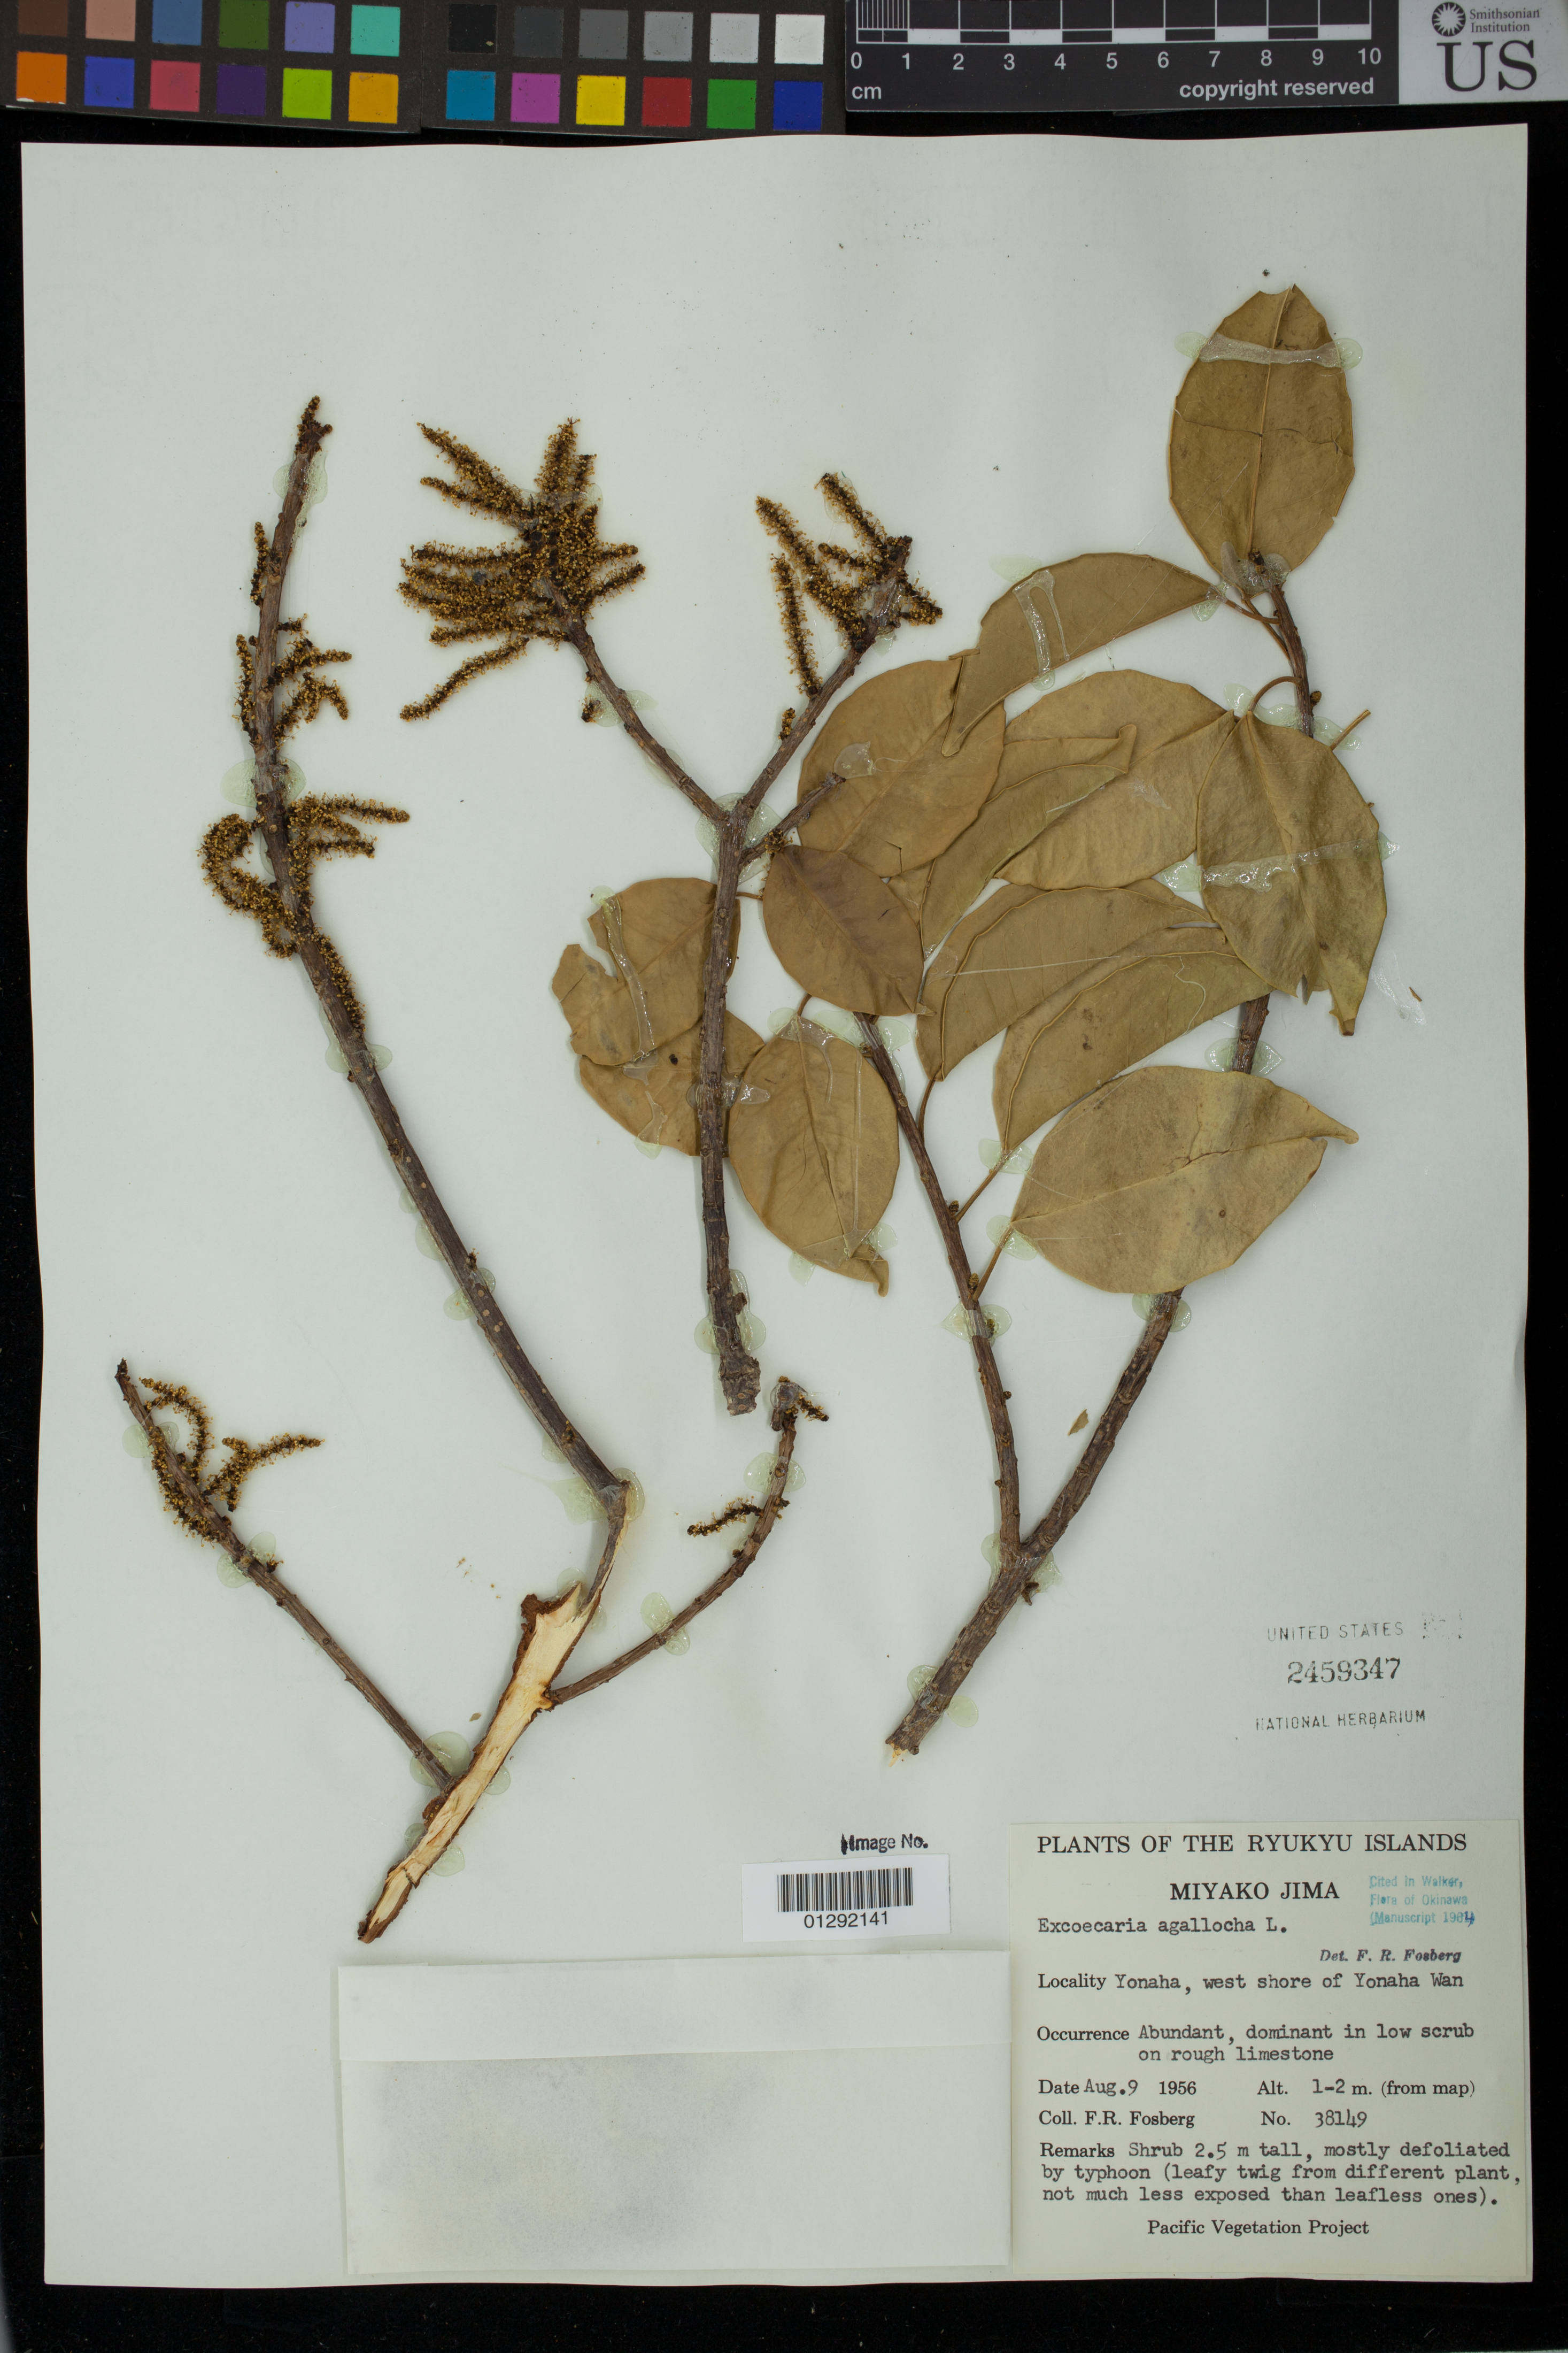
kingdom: Plantae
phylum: Tracheophyta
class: Magnoliopsida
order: Malpighiales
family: Euphorbiaceae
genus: Excoecaria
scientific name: Excoecaria agallocha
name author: L.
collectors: F. R. Fosberg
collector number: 38149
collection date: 1956-08-09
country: Japan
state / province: Okinawa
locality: Ryukyu Islands. Miyako Jima. Yonaha, west shore of Yonaha Wan.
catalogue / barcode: US 2459347